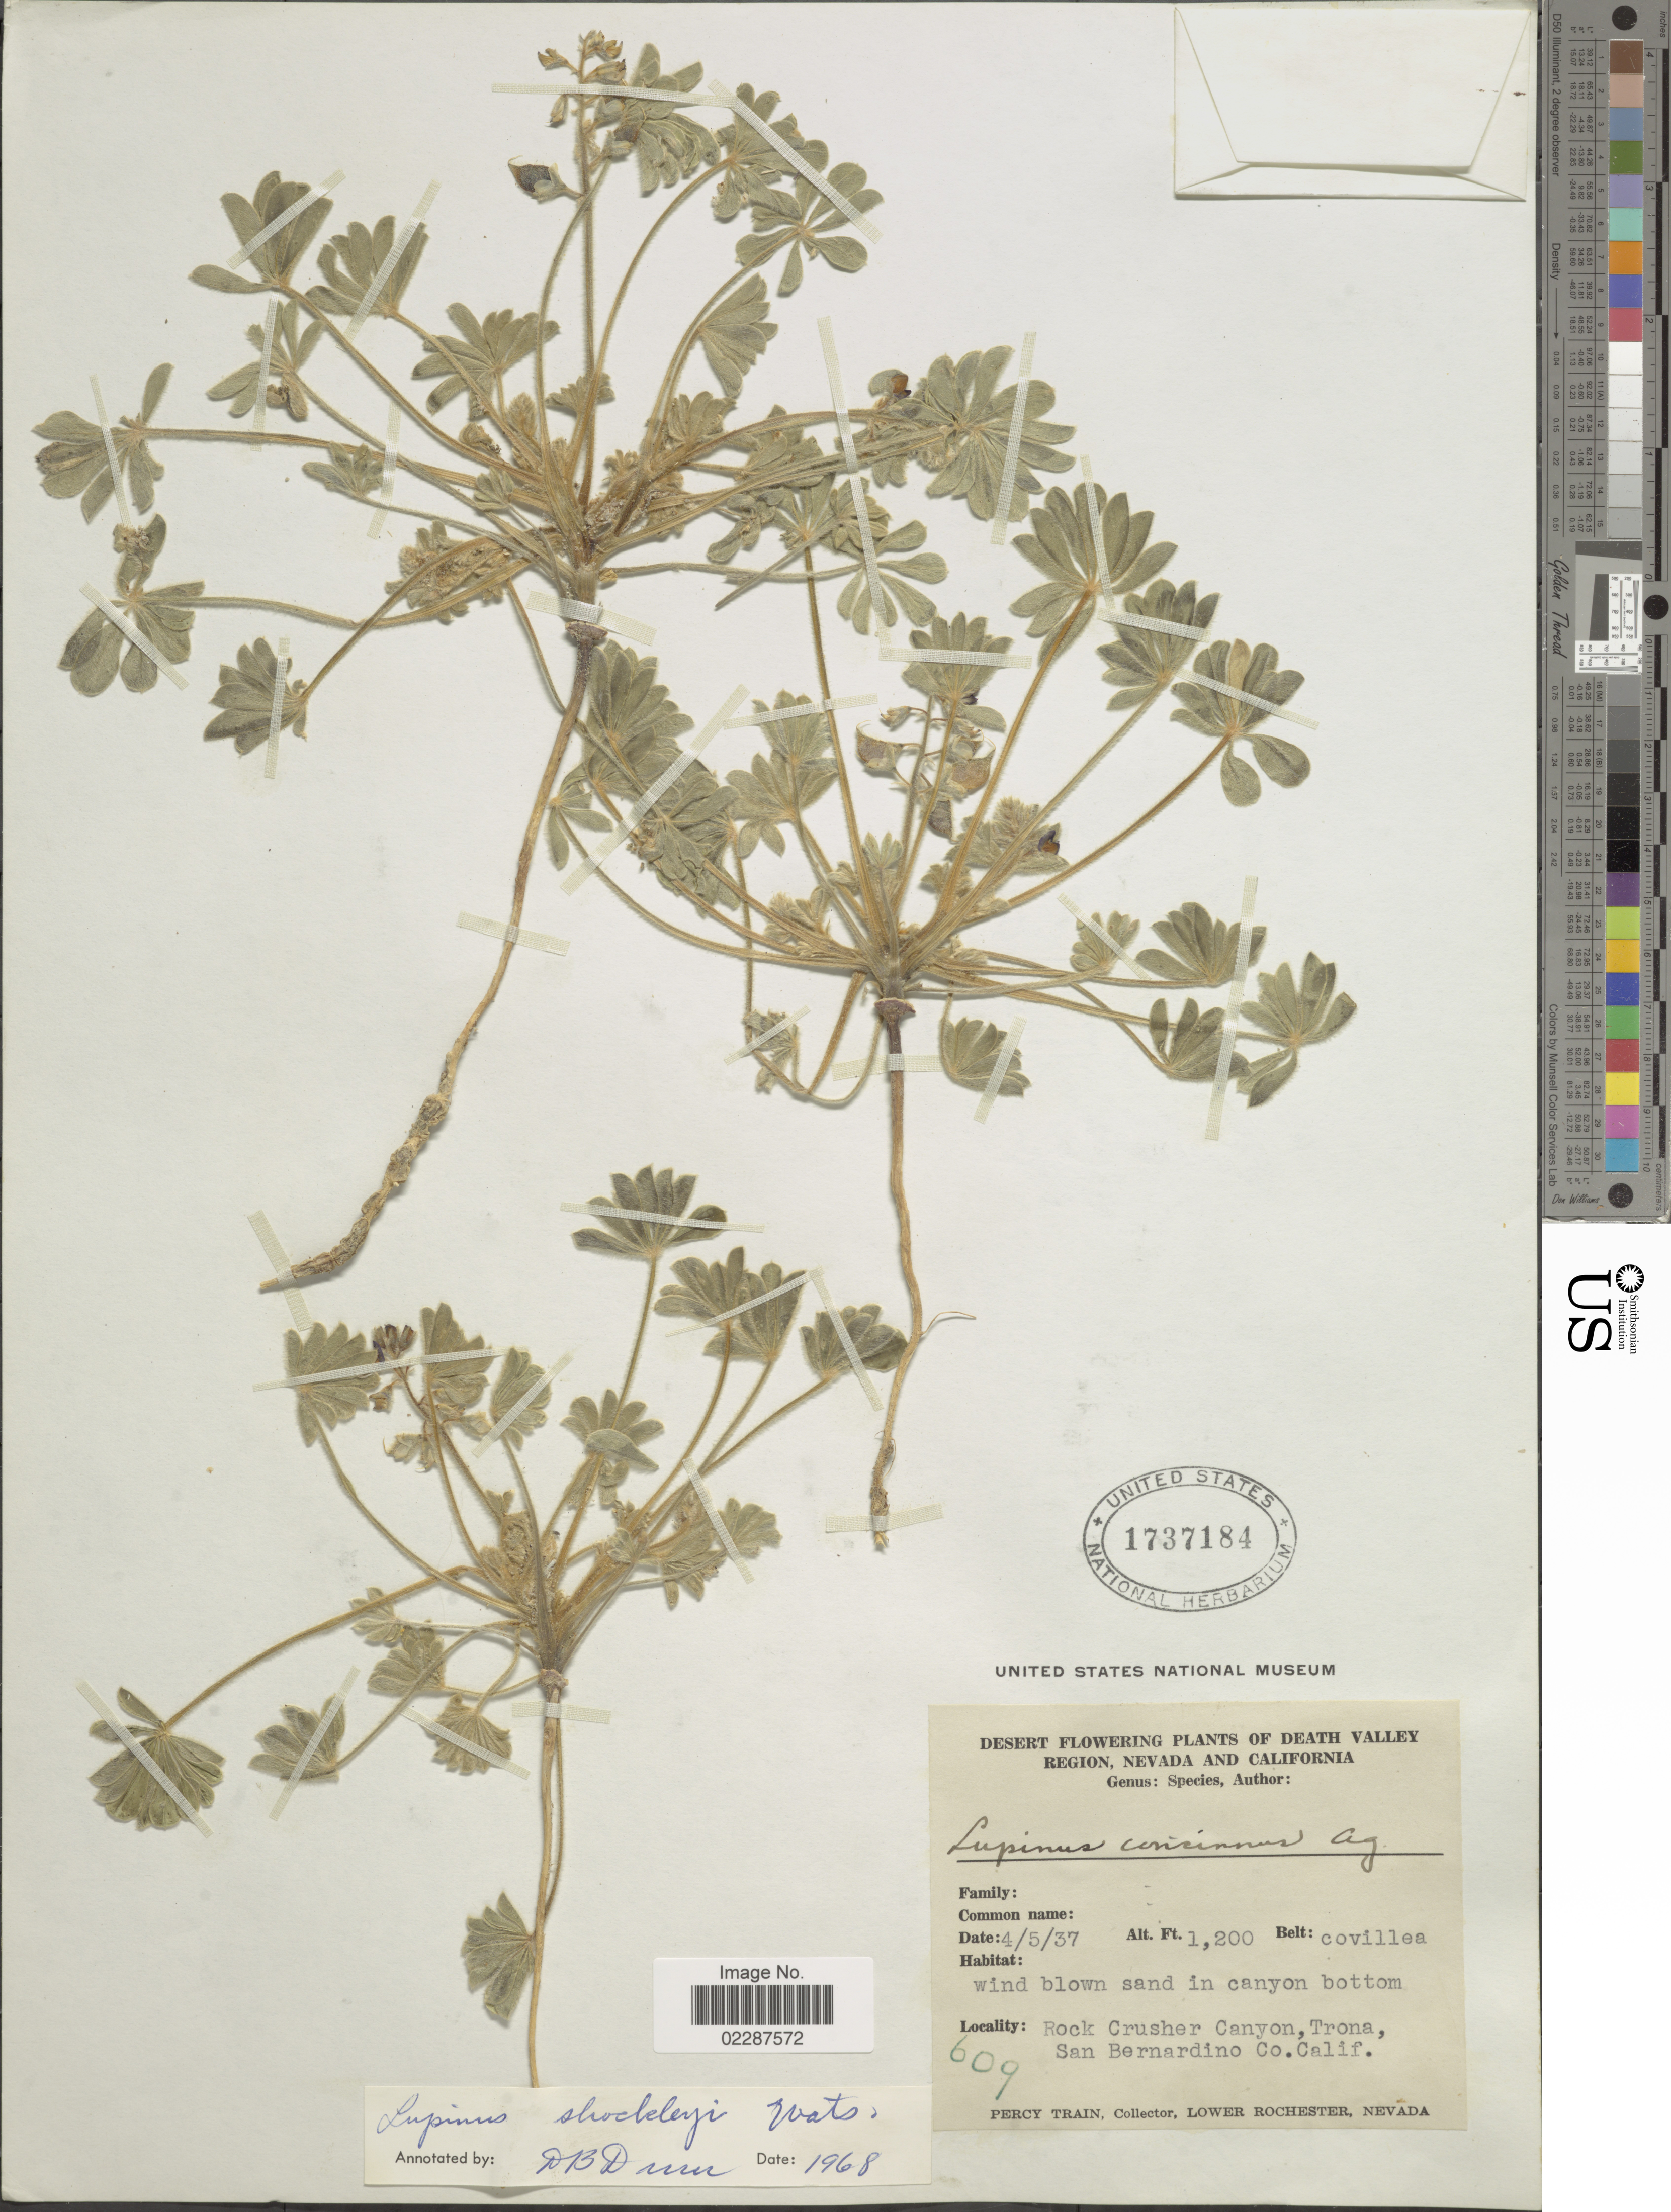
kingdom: Plantae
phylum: Tracheophyta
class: Magnoliopsida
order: Fabales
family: Fabaceae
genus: Lupinus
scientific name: Lupinus shockleyi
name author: S. Watson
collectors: P. Train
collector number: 609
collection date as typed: Transcribed d/m/y: 5/4/37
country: United States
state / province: California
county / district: San Bernardino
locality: Death valley Region, Nevada and California, Rock Crusher Canyon, Trona, San Bernardino Co.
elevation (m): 366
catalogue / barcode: US 1737184